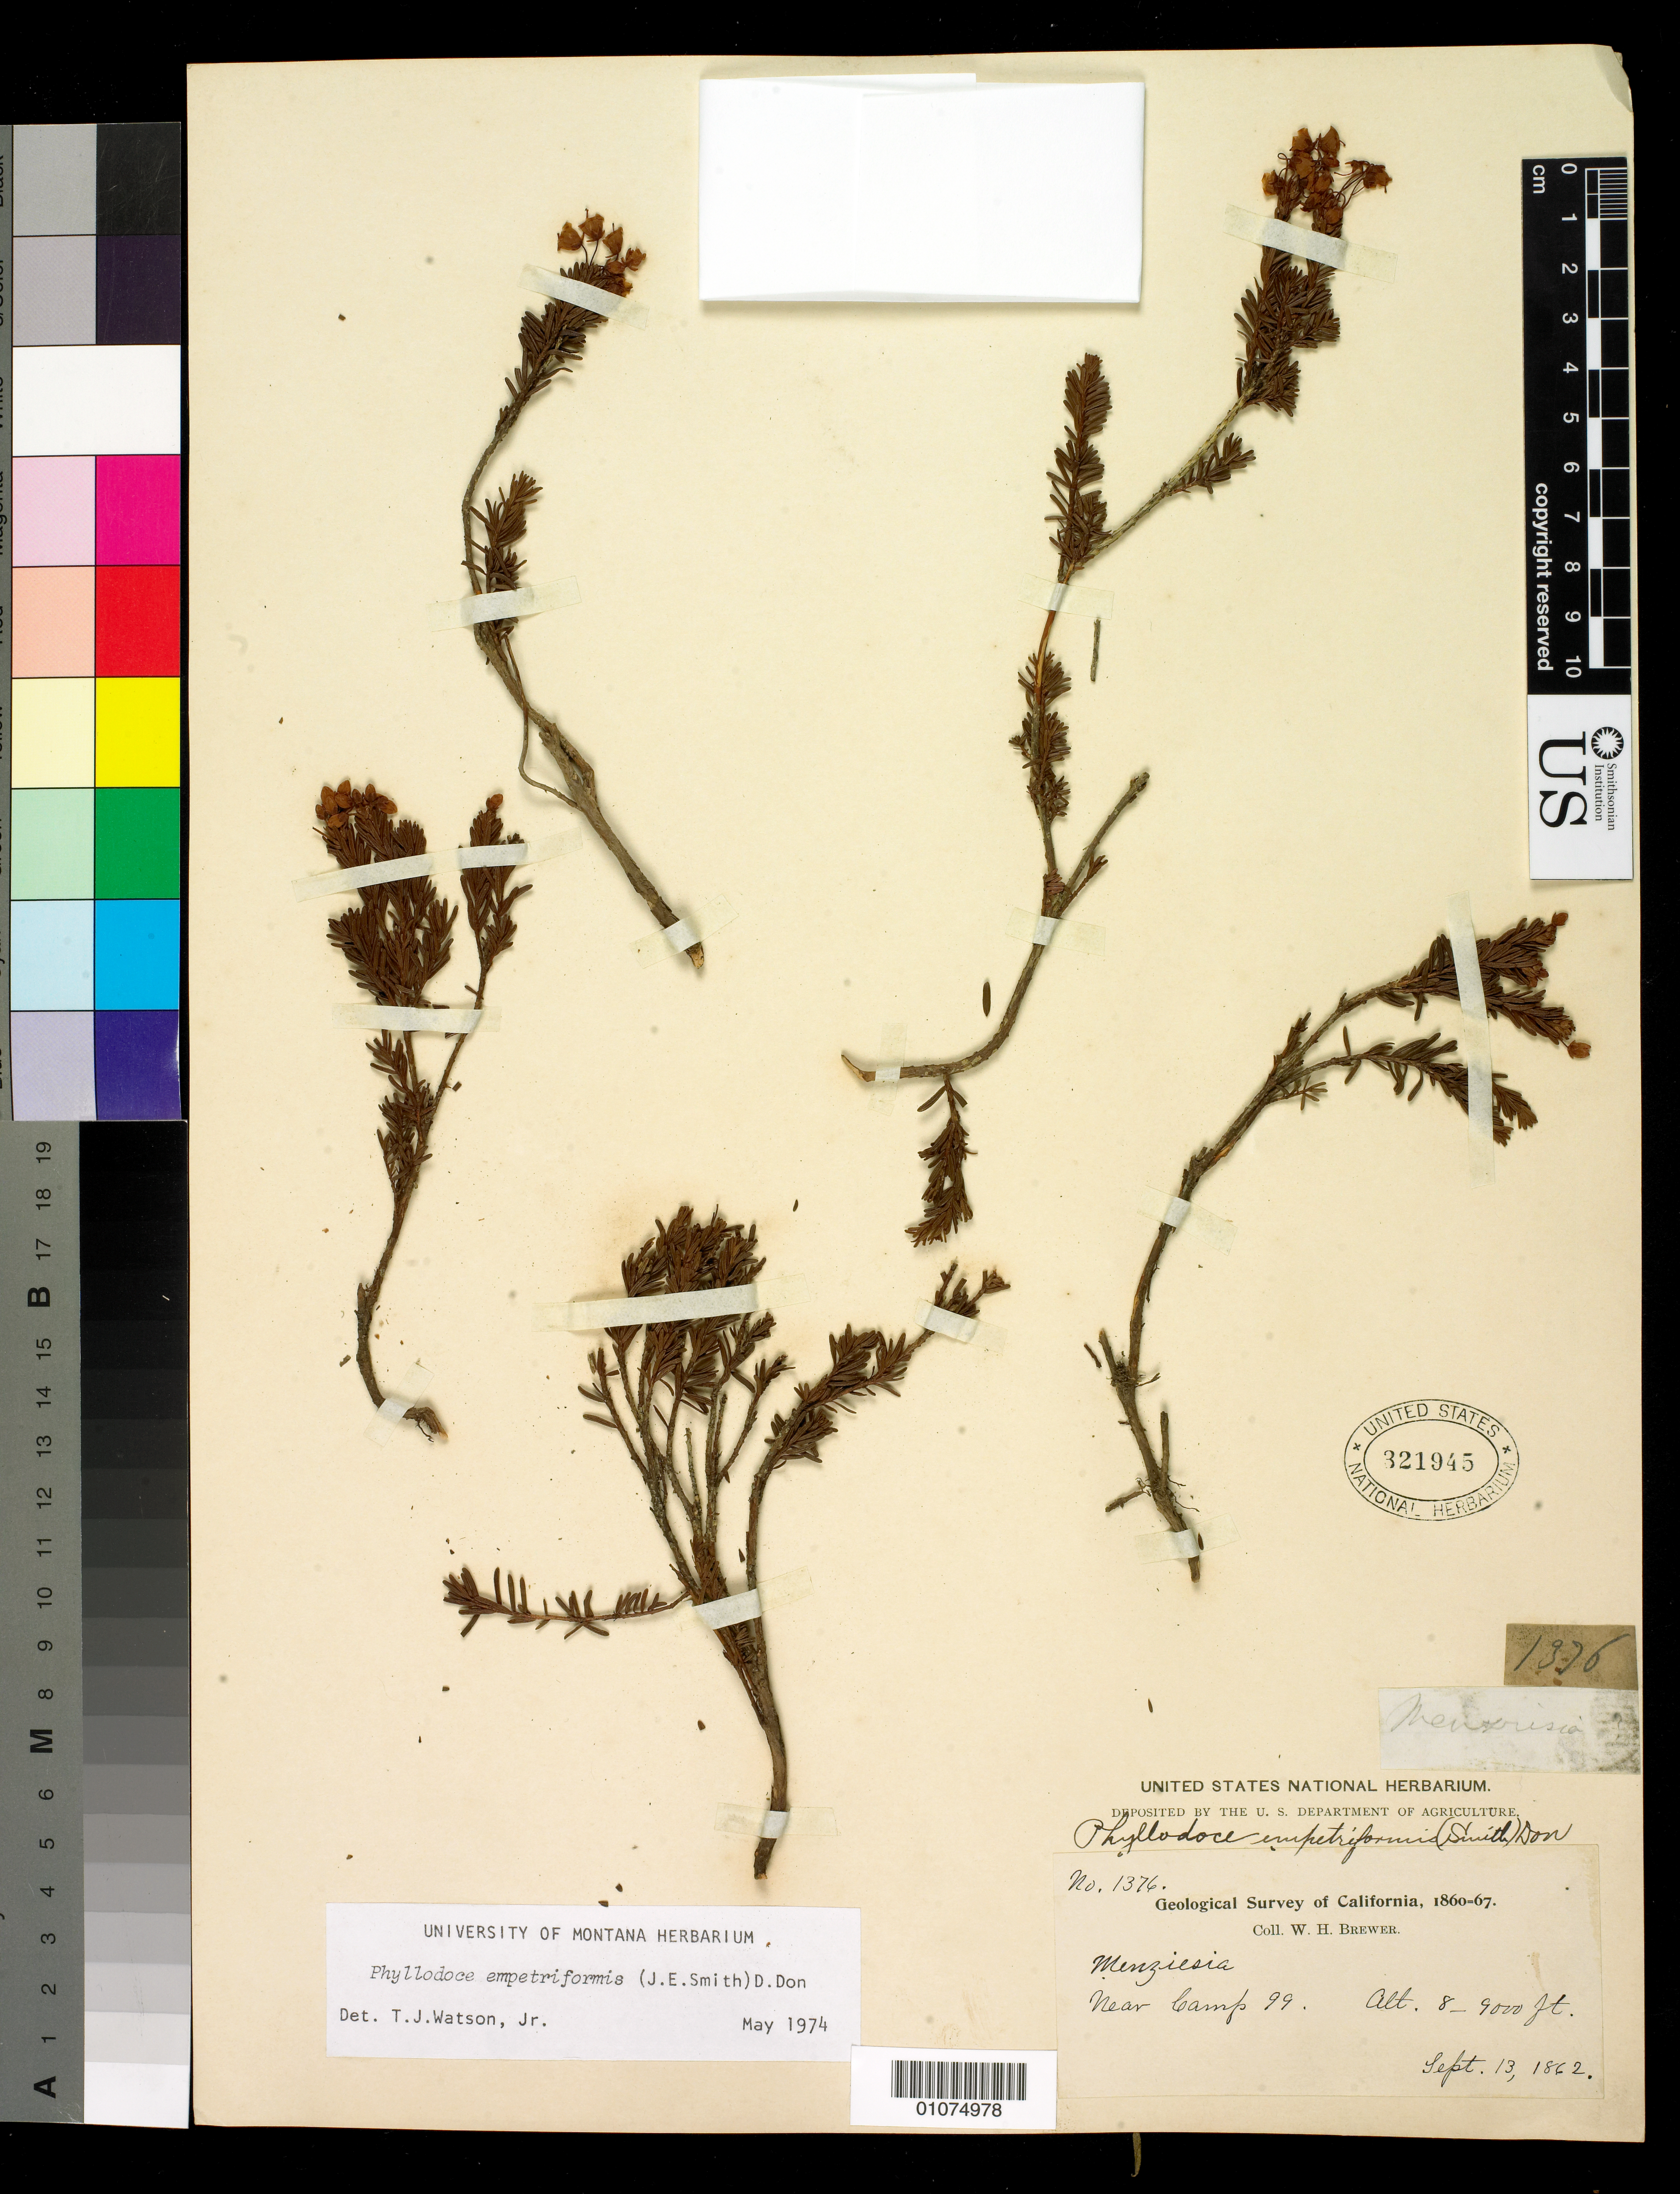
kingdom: Plantae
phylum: Tracheophyta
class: Magnoliopsida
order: Ericales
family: Ericaceae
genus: Phyllodoce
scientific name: Phyllodoce empetiformis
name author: (Small) D. Don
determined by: Watson, T. J.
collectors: W. H. Brewer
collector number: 1376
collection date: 1862-09-13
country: United States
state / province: California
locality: Near Camp 99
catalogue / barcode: US 321945